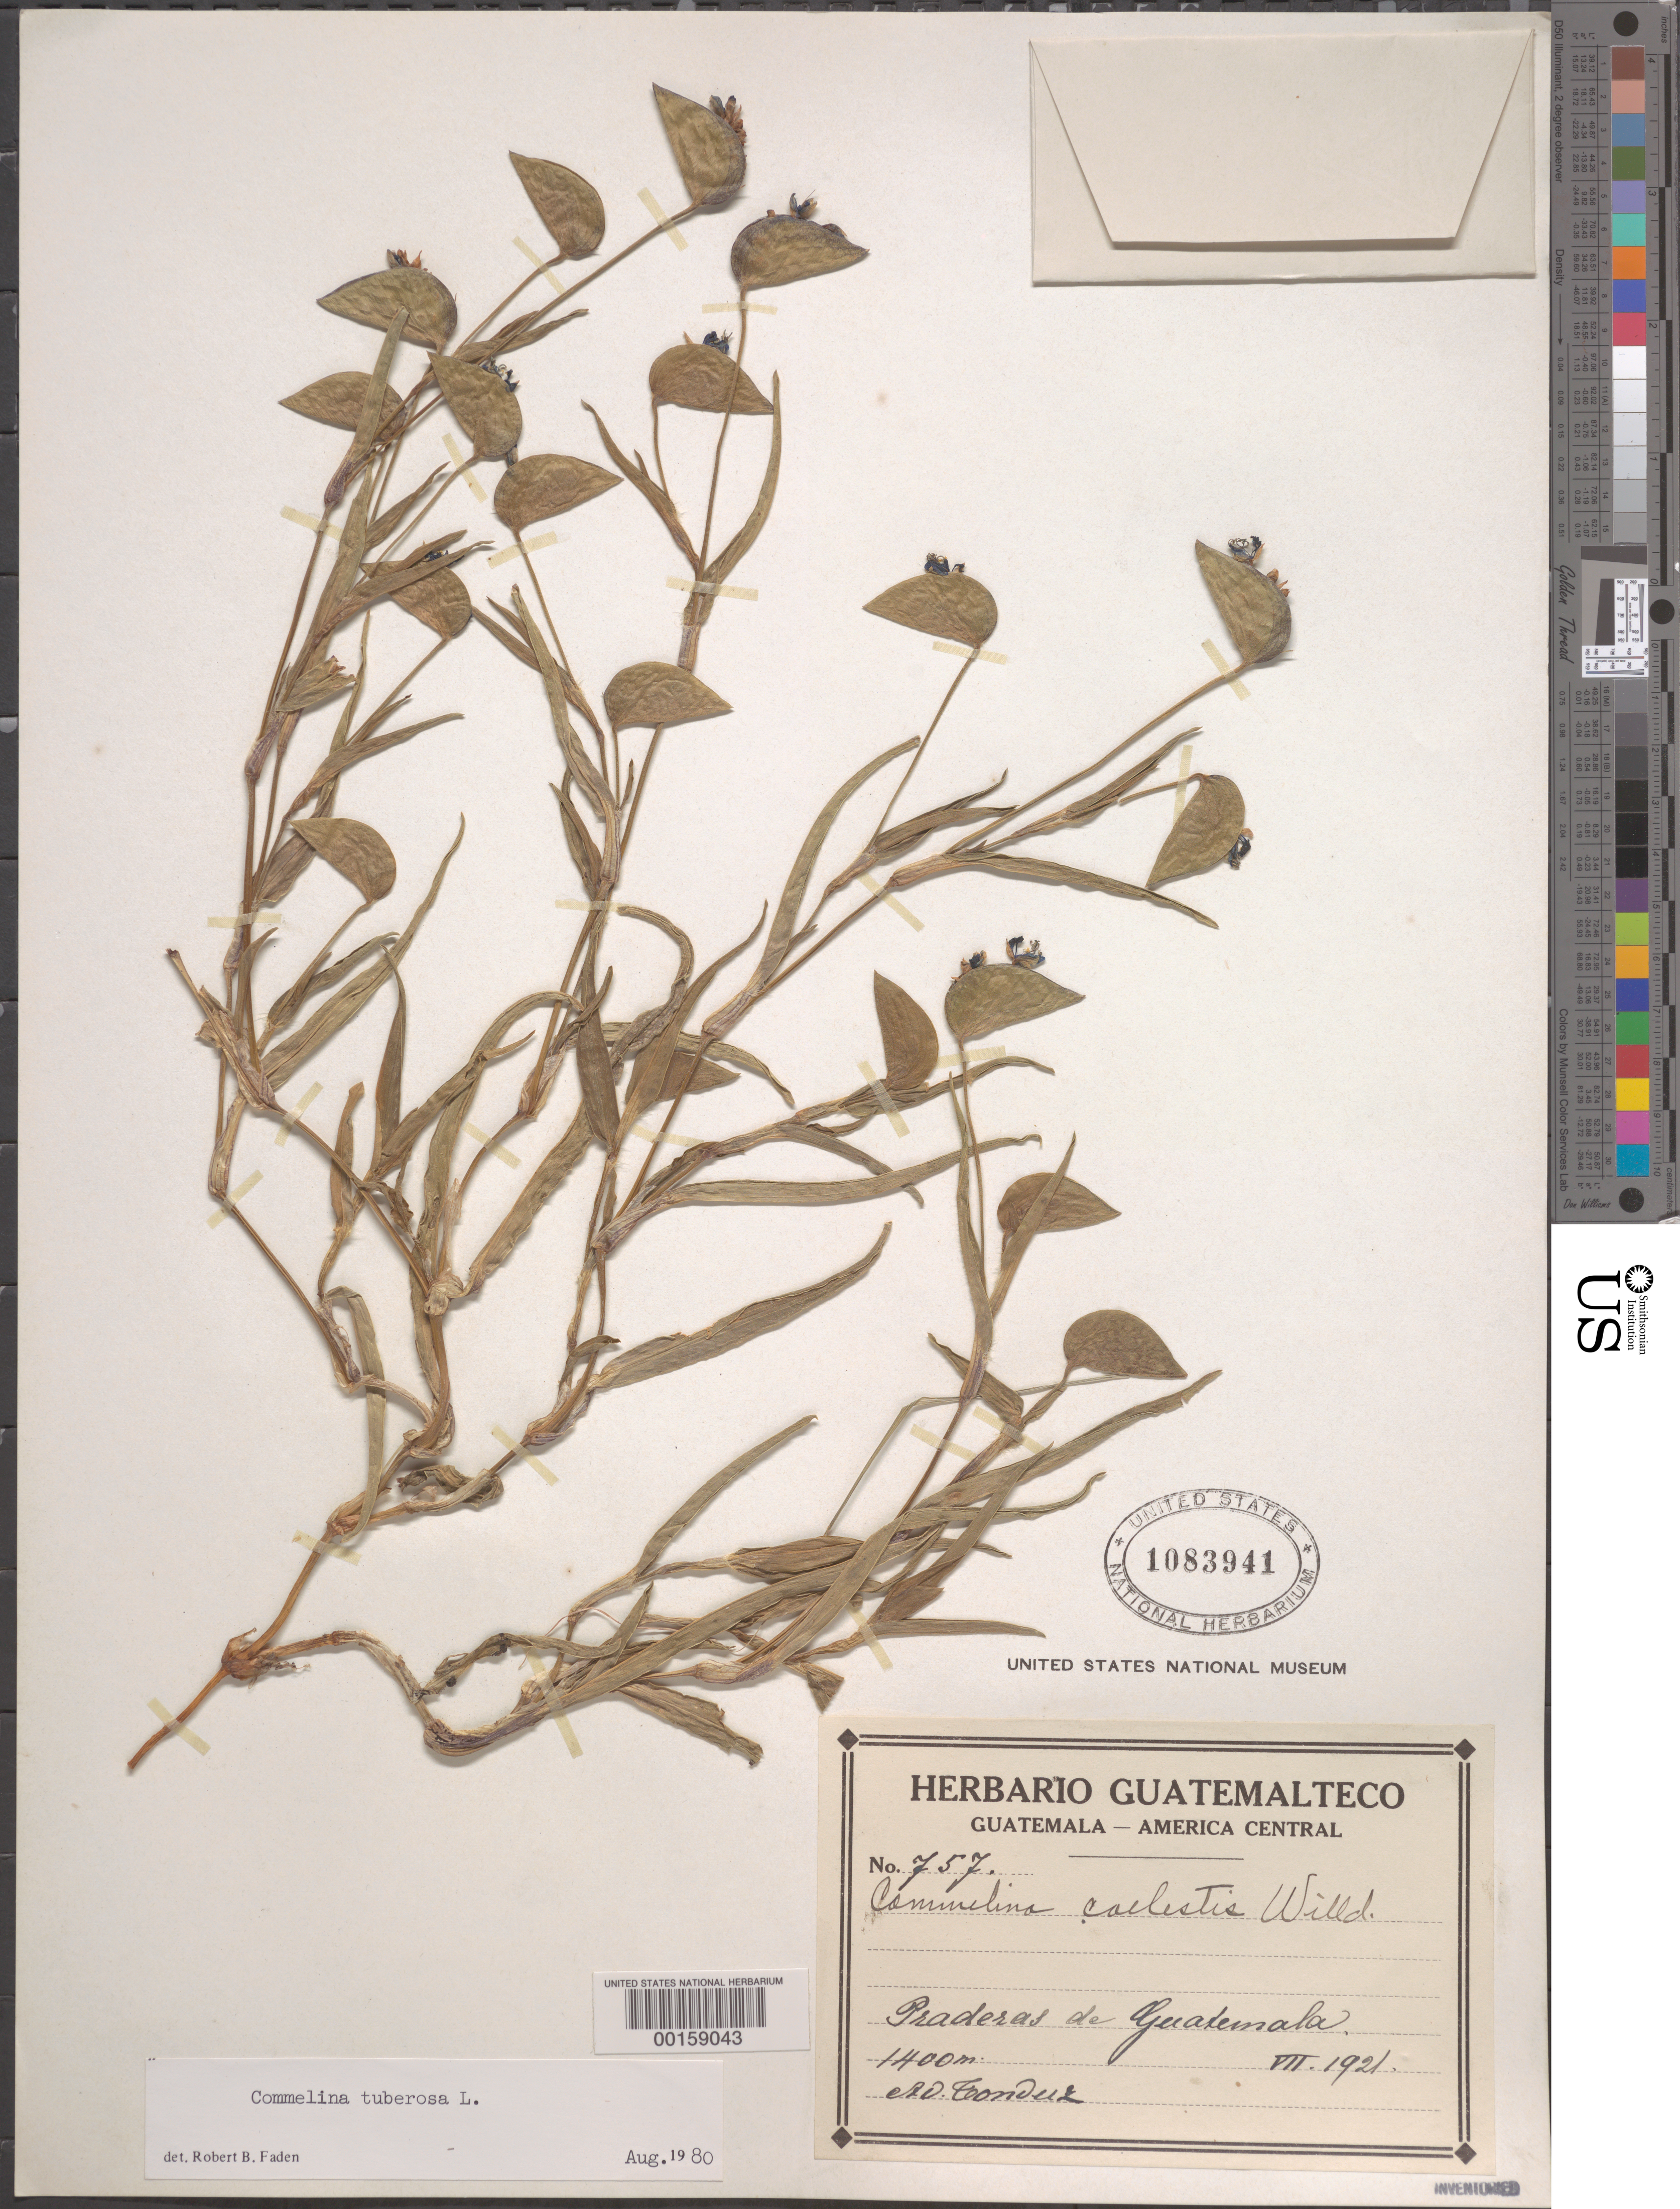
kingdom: Plantae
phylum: Tracheophyta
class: Liliopsida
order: Commelinales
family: Commelinaceae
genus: Commelina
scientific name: Commelina tuberosa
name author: L.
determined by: Faden, Robert B., (US), Smithsonian Institution - National Museum of Natural History (UNITED STATES)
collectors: A. Tonduz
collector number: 757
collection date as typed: Jul 1921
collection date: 1921-07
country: Guatemala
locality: Plains of guatemala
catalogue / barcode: US 1083941